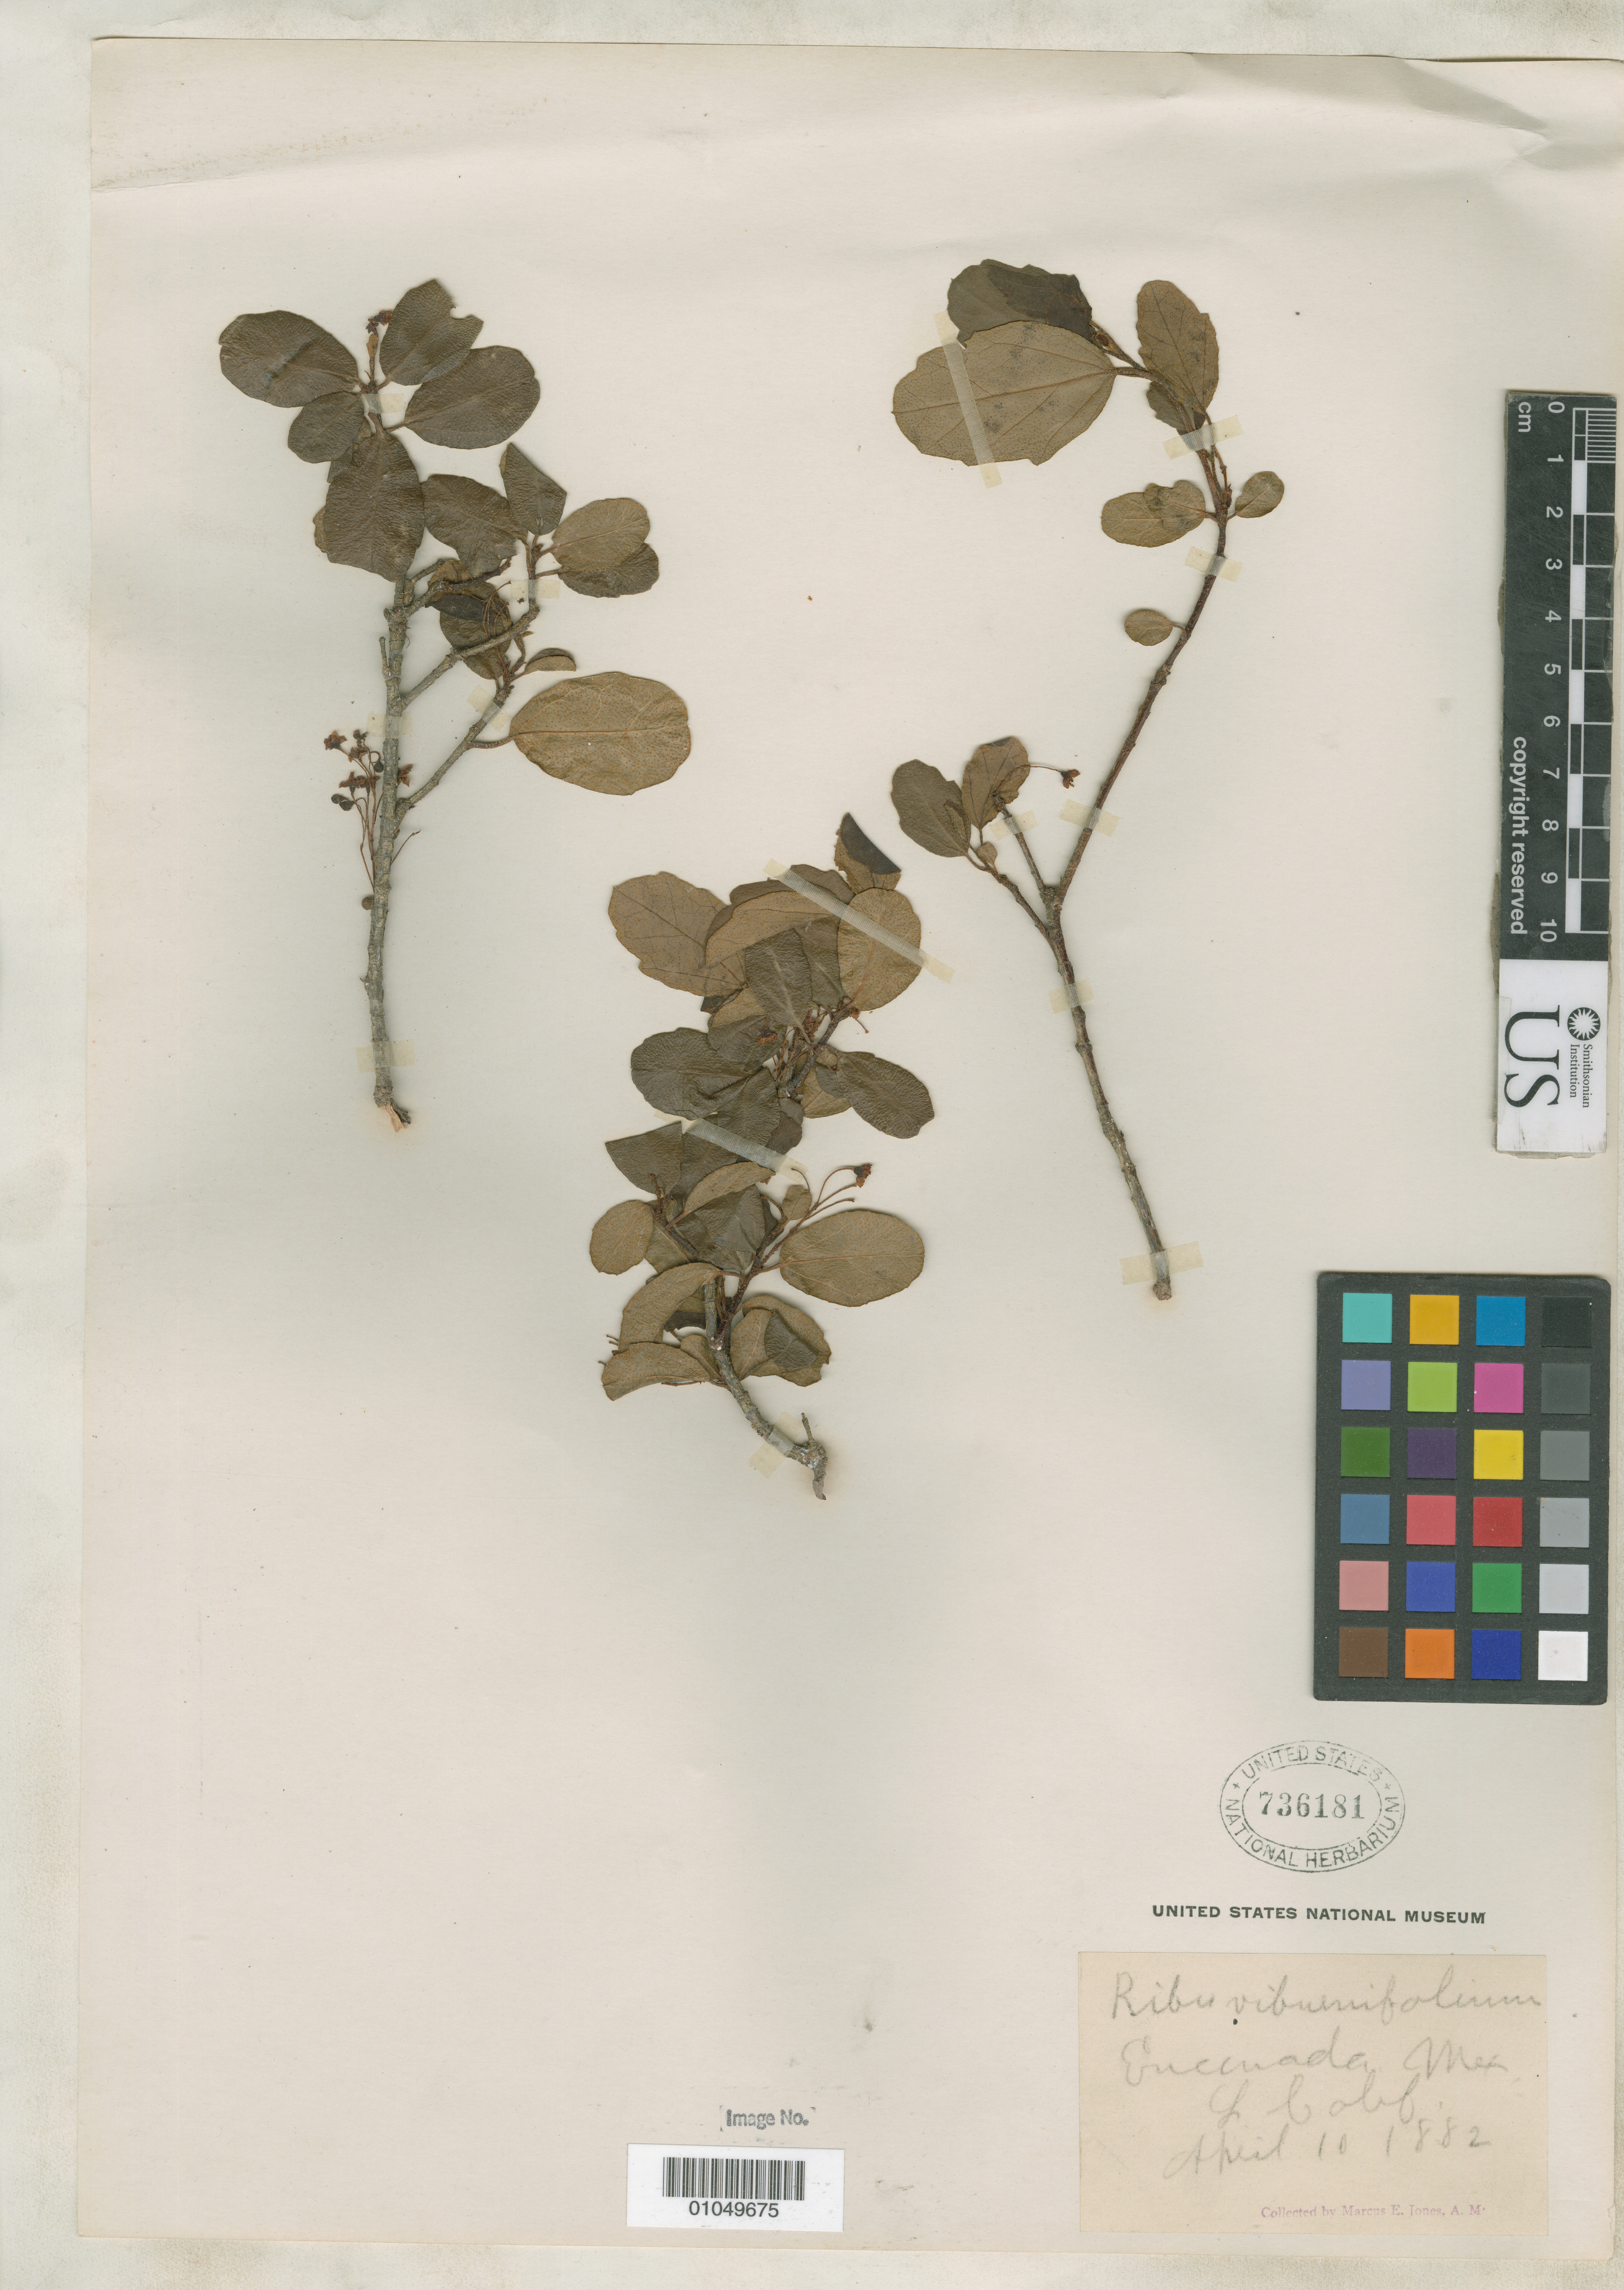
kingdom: Plantae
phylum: Tracheophyta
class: Magnoliopsida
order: Saxifragales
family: Grossulariaceae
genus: Ribes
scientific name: Ribes viburnifolium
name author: A. Gray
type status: Possible Syntype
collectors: M. E. Jones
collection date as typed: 10 Apr 1882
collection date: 1882-04-10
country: Mexico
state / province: Baja California Norte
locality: Encenada, Mex., L. Calif.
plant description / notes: Protologue, "Northern part of Lower California, near All Saints Bay, Parry, Pringle, and Marcus Jones, April, 1882".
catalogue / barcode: US 736181